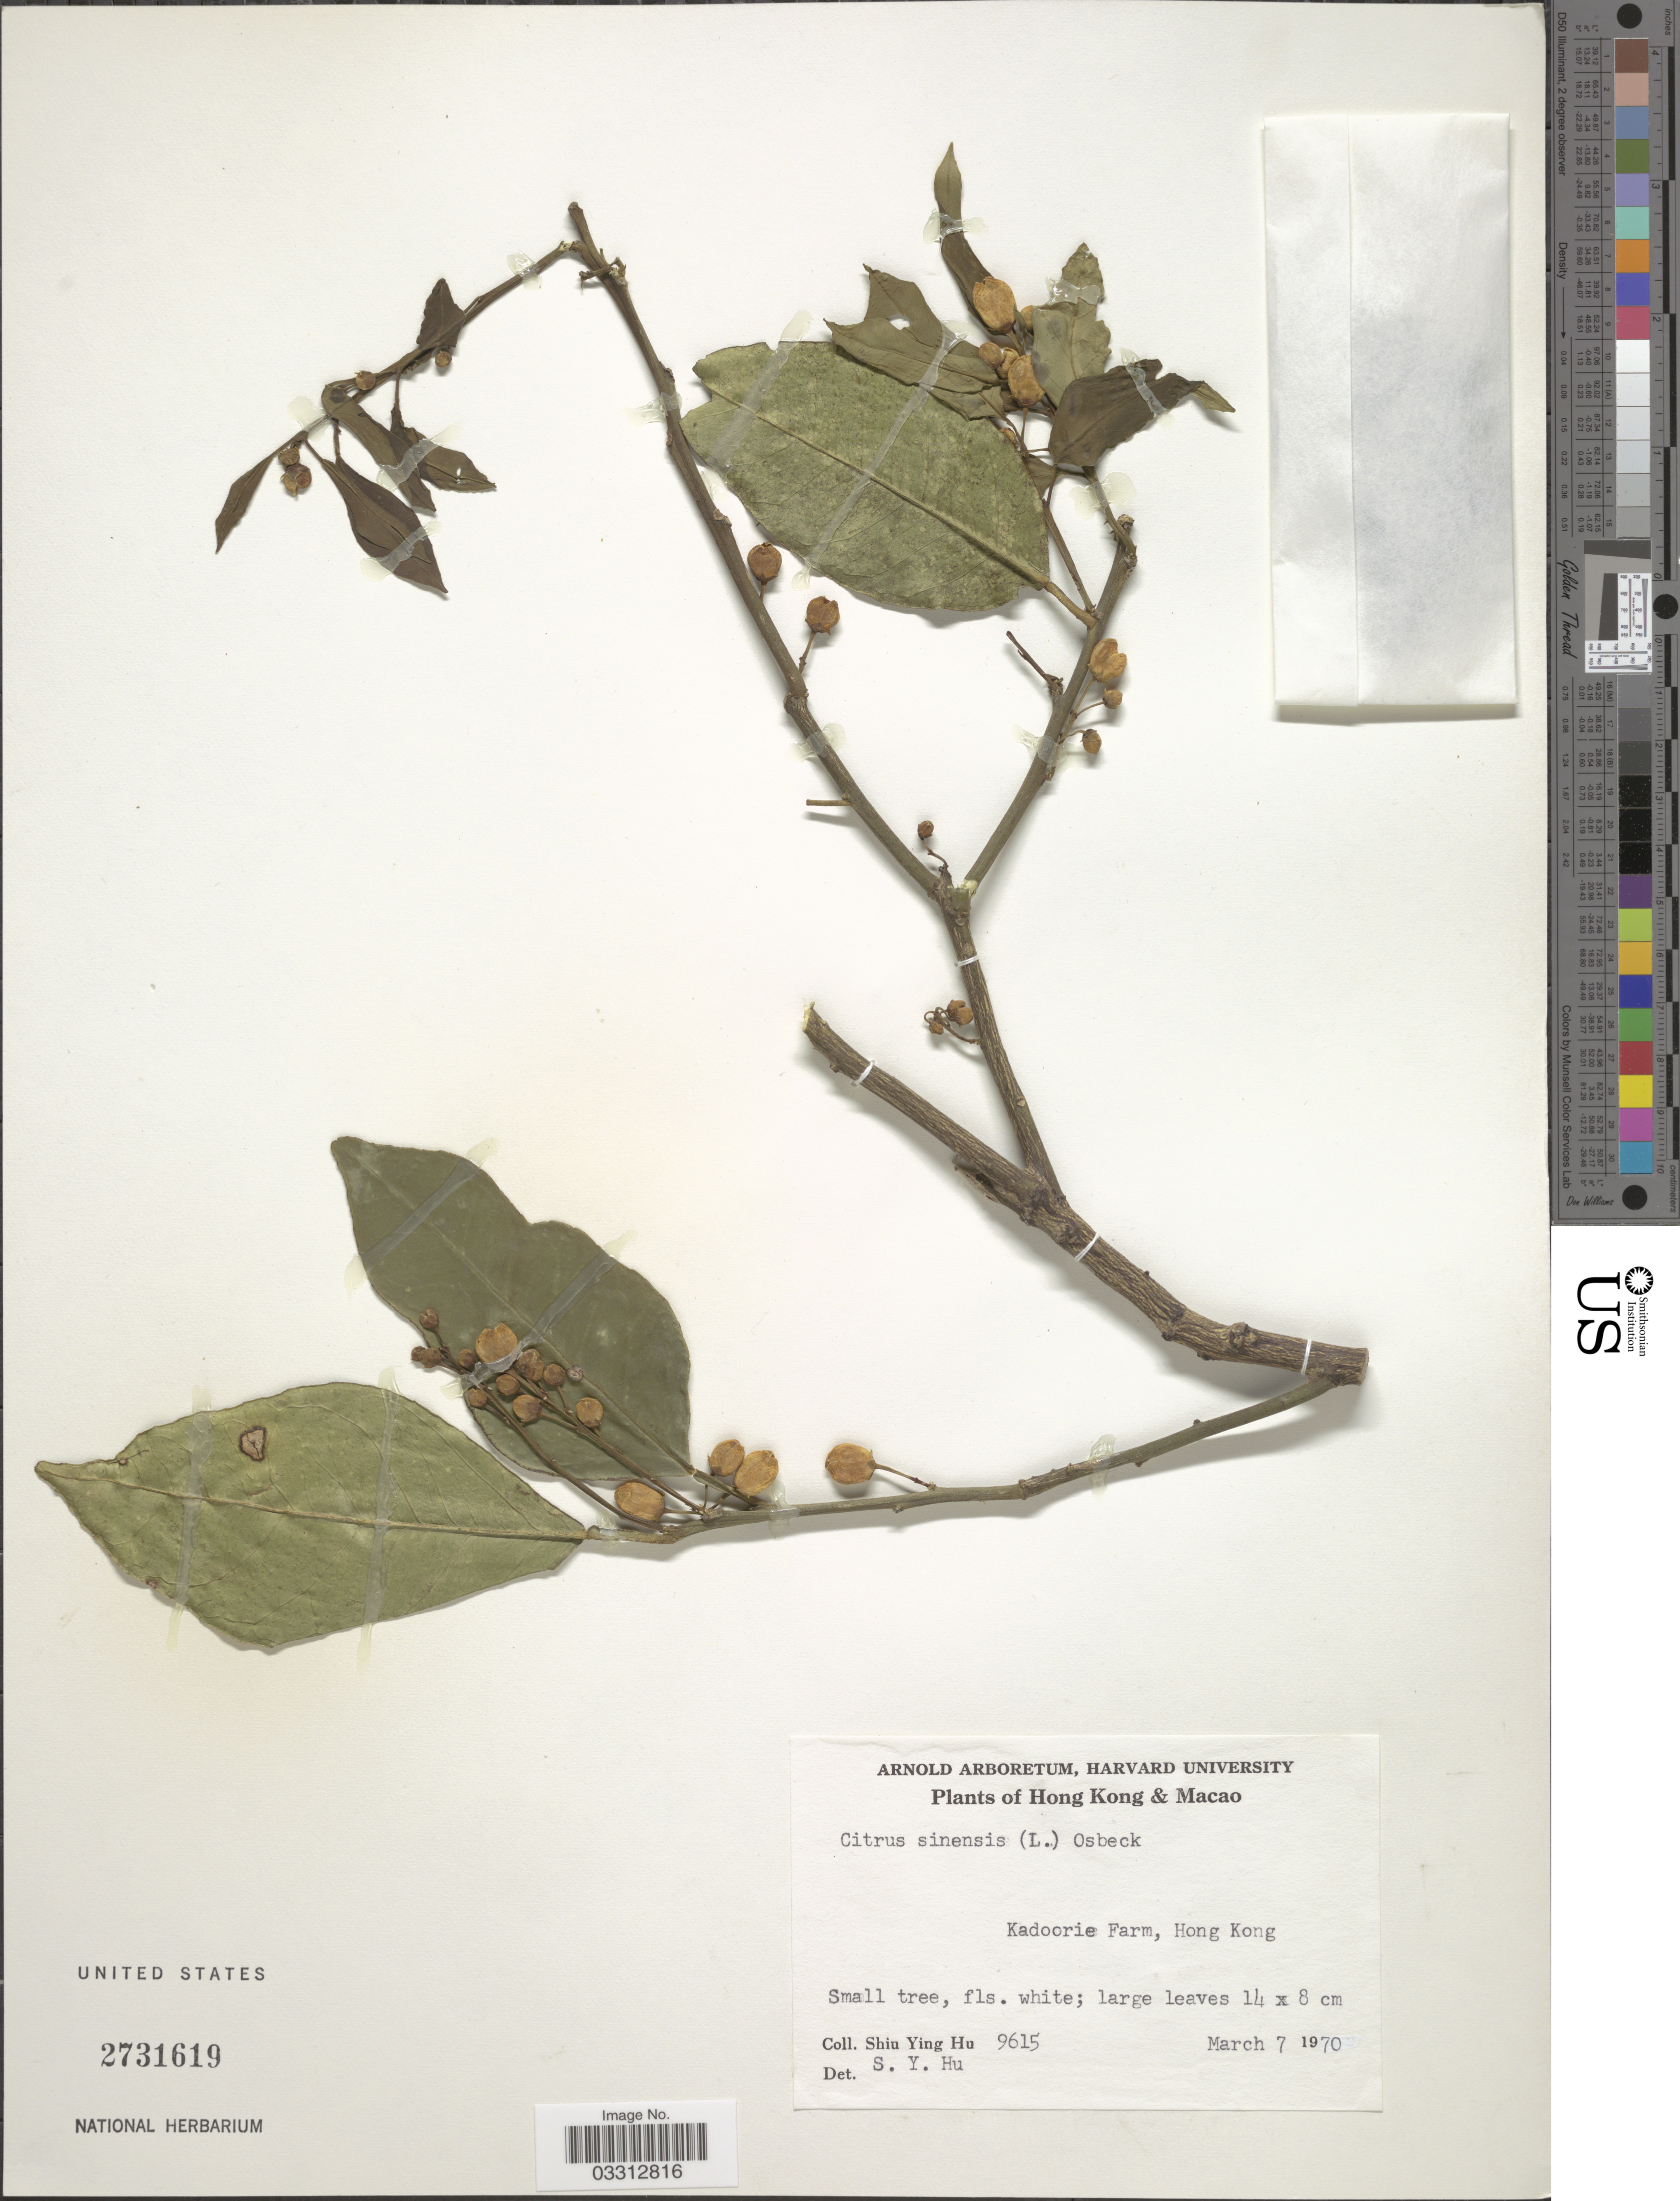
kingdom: Plantae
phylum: Tracheophyta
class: Magnoliopsida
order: Sapindales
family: Rutaceae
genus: Citrus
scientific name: Citrus x sinensis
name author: (L.) Osbeck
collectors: S. Y. Hu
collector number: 9615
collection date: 1970-03-07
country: China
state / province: Hong Kong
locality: Kadoorie Farm.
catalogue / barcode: US 2731619